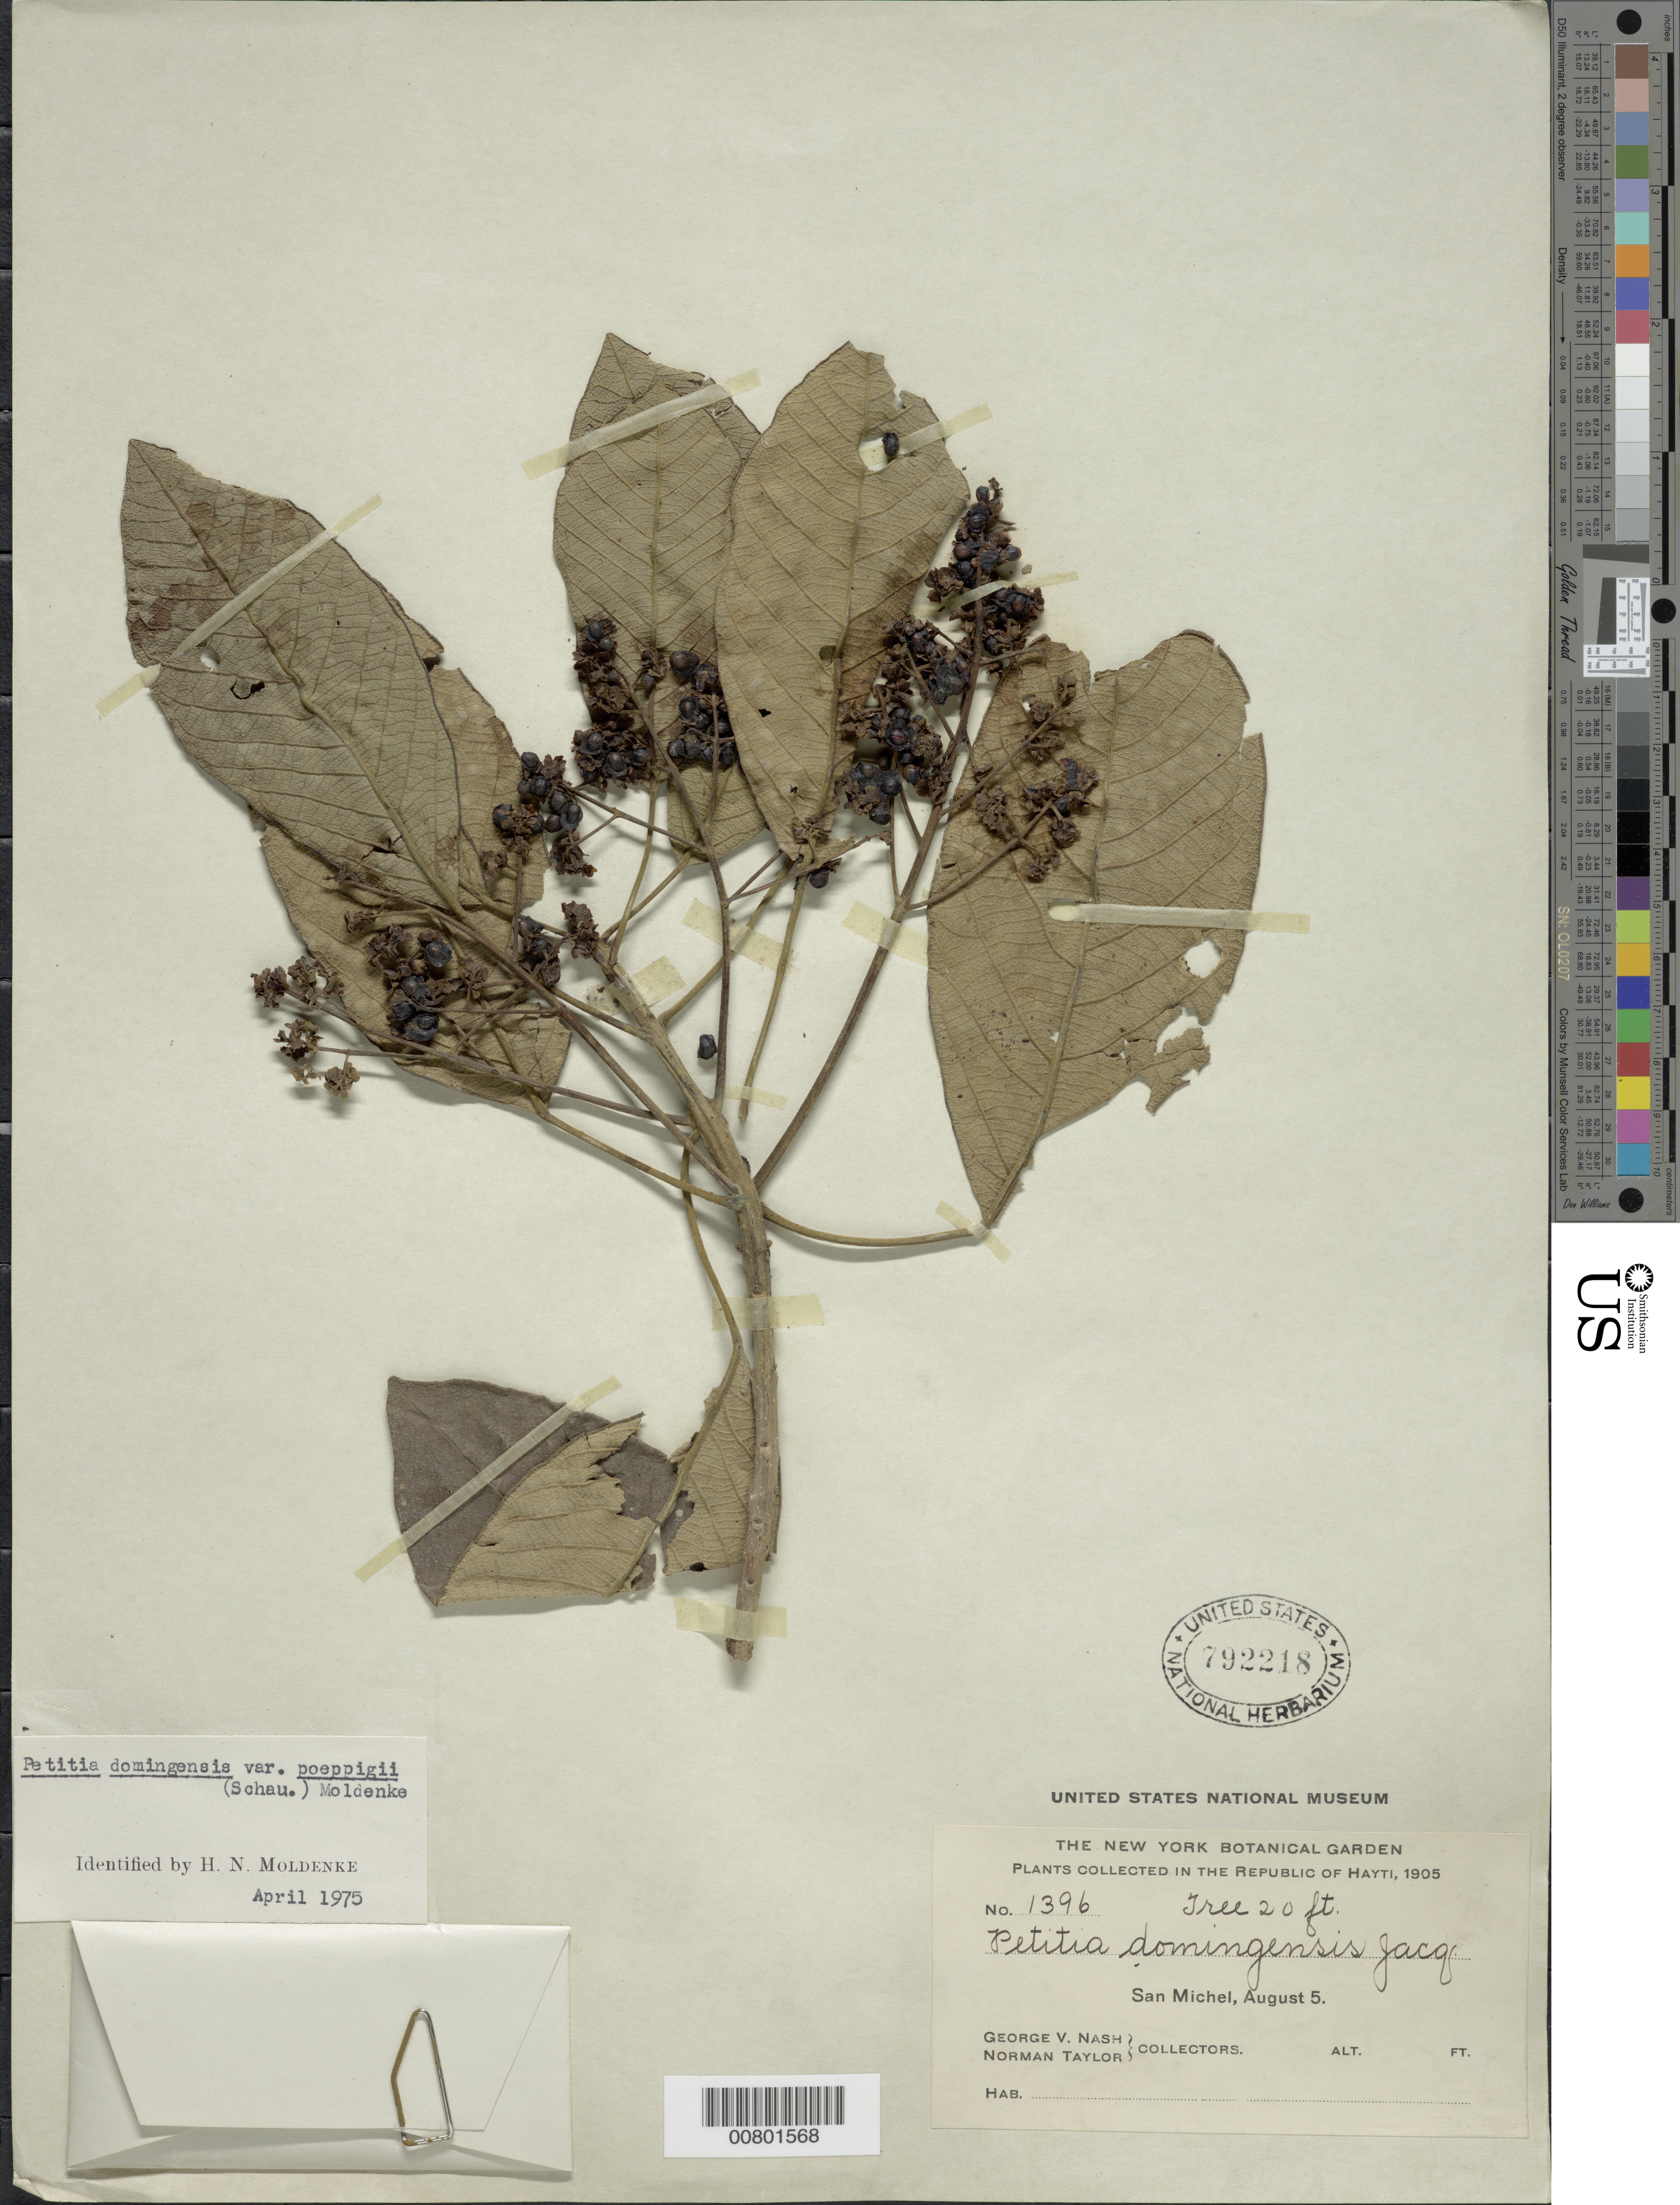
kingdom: Plantae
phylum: Tracheophyta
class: Magnoliopsida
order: Lamiales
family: Lamiaceae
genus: Petitia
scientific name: Petitia domingensis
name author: Jacq.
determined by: Moldenke, H. N.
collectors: G. V. Nash & N. Taylor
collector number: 1396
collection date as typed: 05 Aug 1990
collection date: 1990-08-05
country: Haiti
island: Hispaniola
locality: San Michel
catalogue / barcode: US 792218